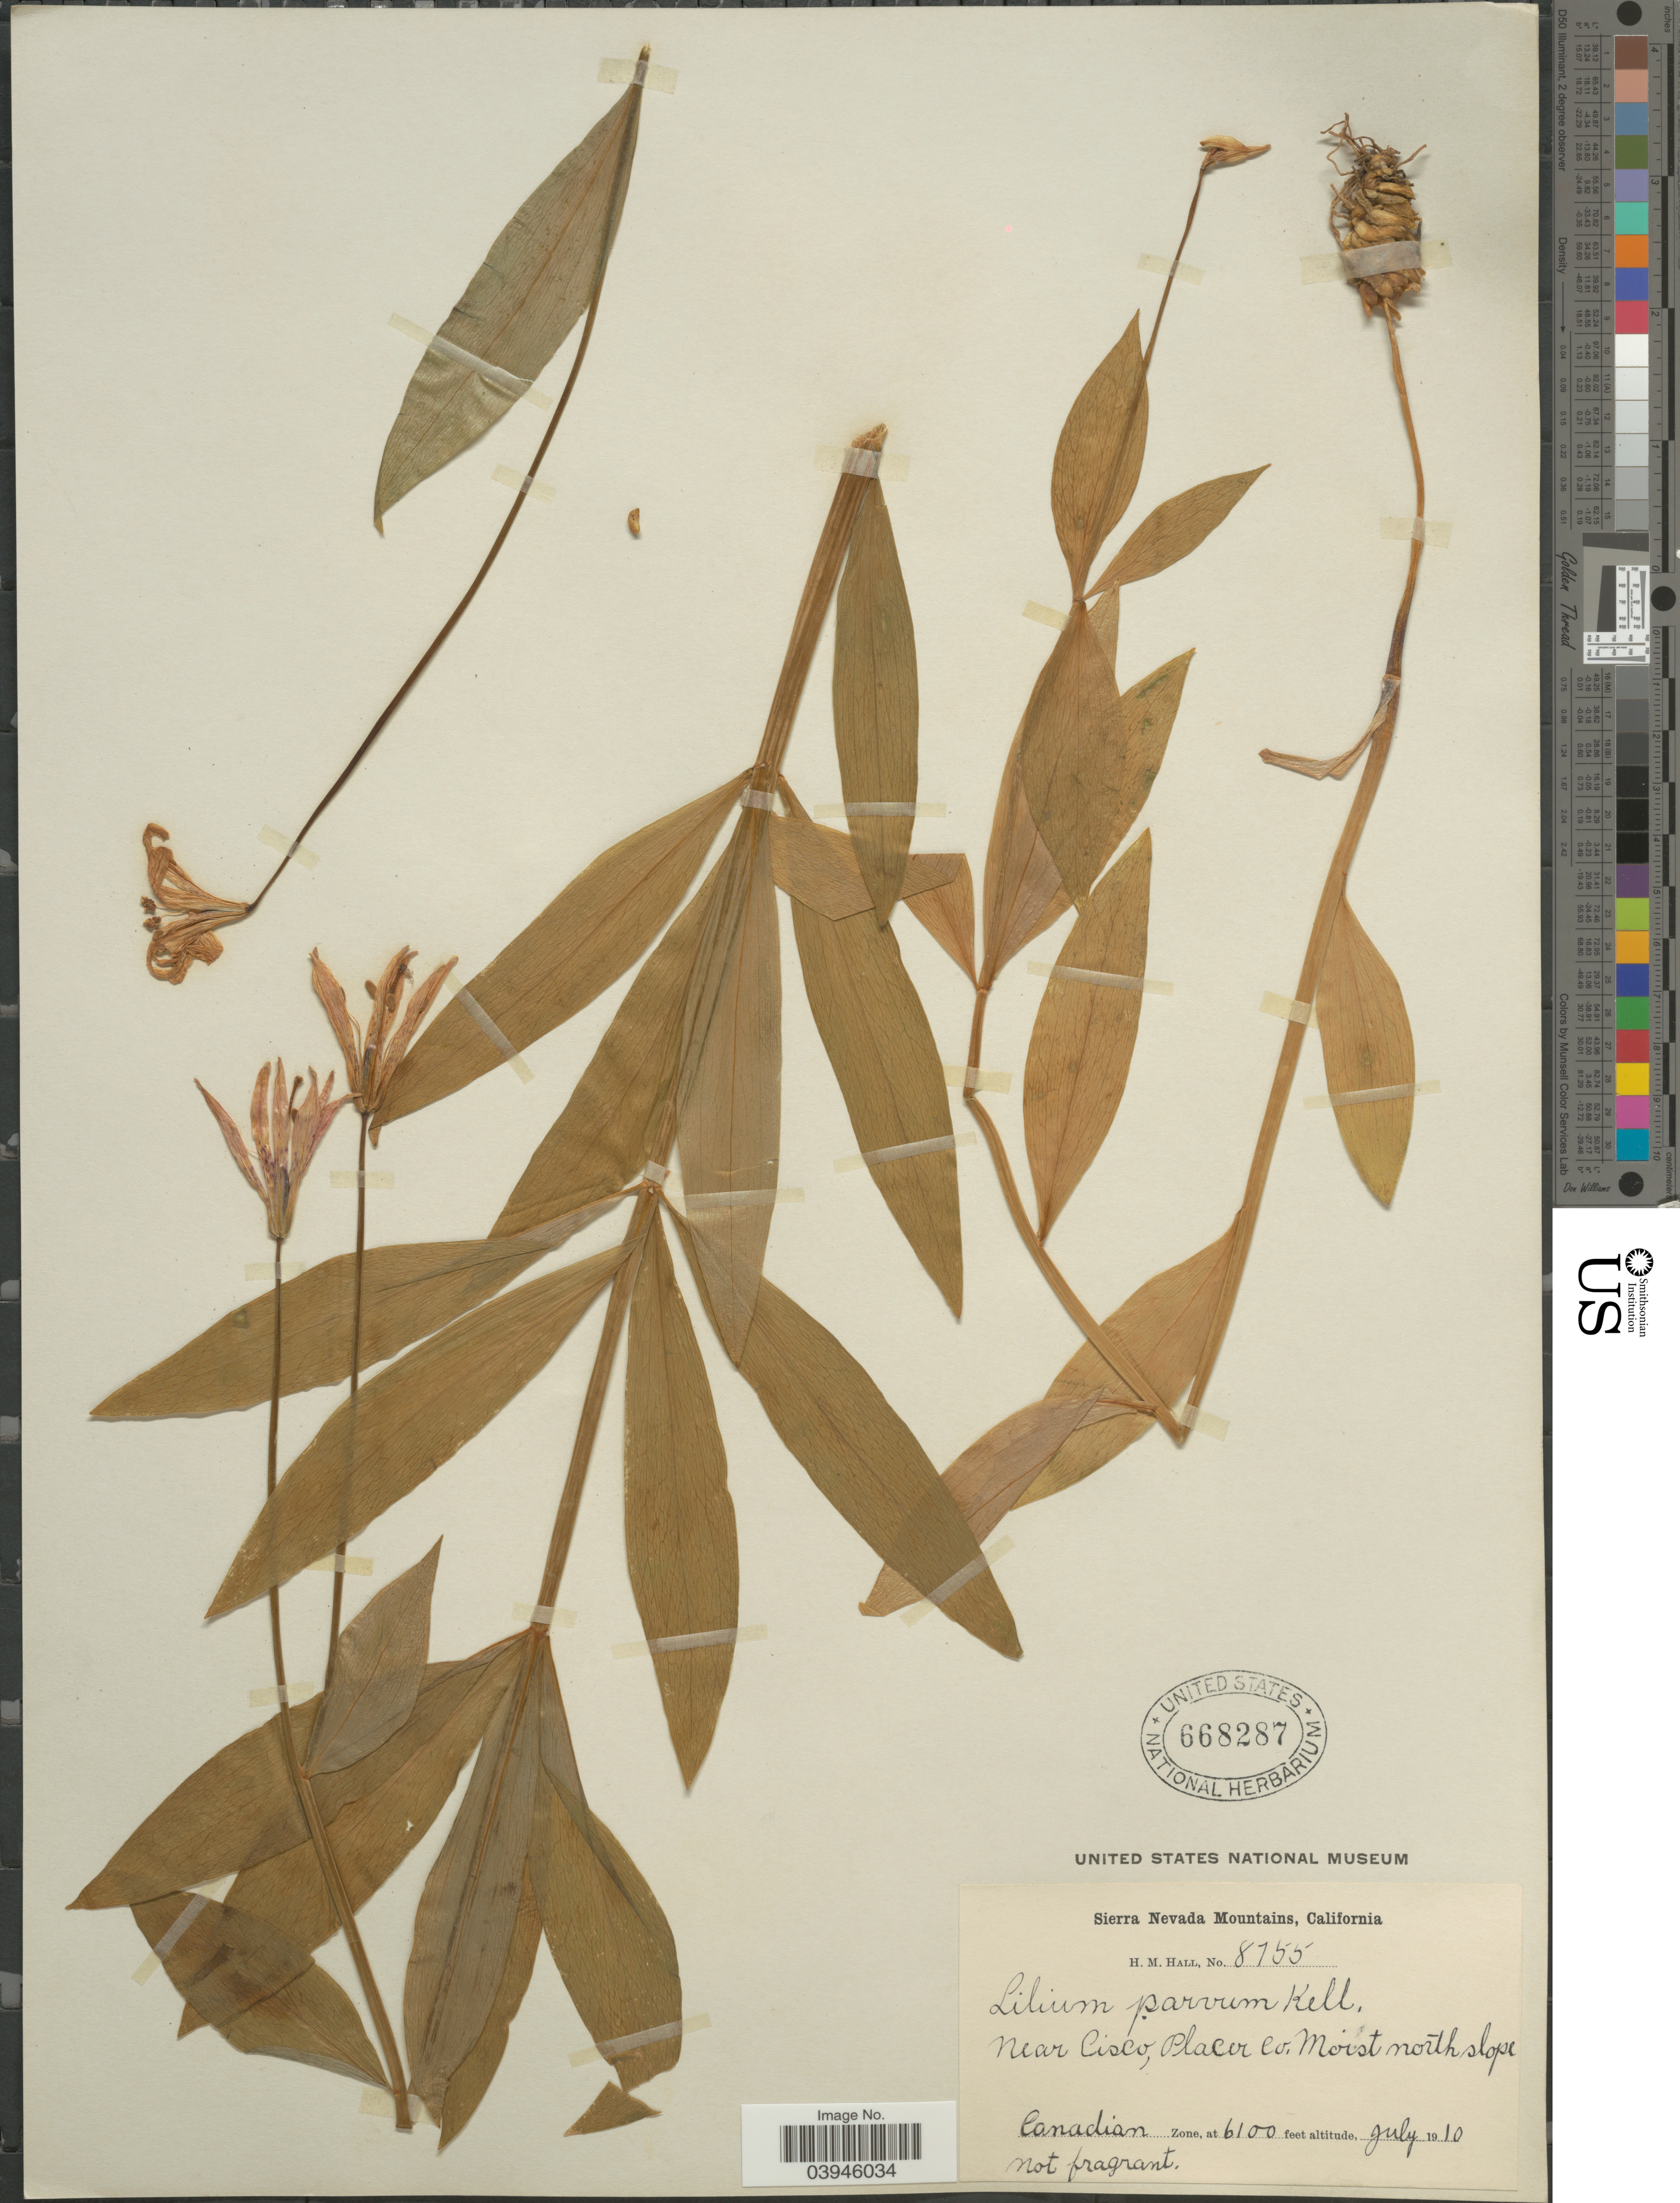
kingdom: Plantae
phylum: Tracheophyta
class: Liliopsida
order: Liliales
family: Liliaceae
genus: Lilium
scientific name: Lilium parvum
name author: Kellogg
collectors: H. M. Hall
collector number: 8755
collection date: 1910-07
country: United States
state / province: California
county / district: Placer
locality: Sierra Nevada Mountains. Near Cisco, Placer Co. Moist north slope. Canadian Zone.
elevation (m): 1859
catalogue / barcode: US 668287